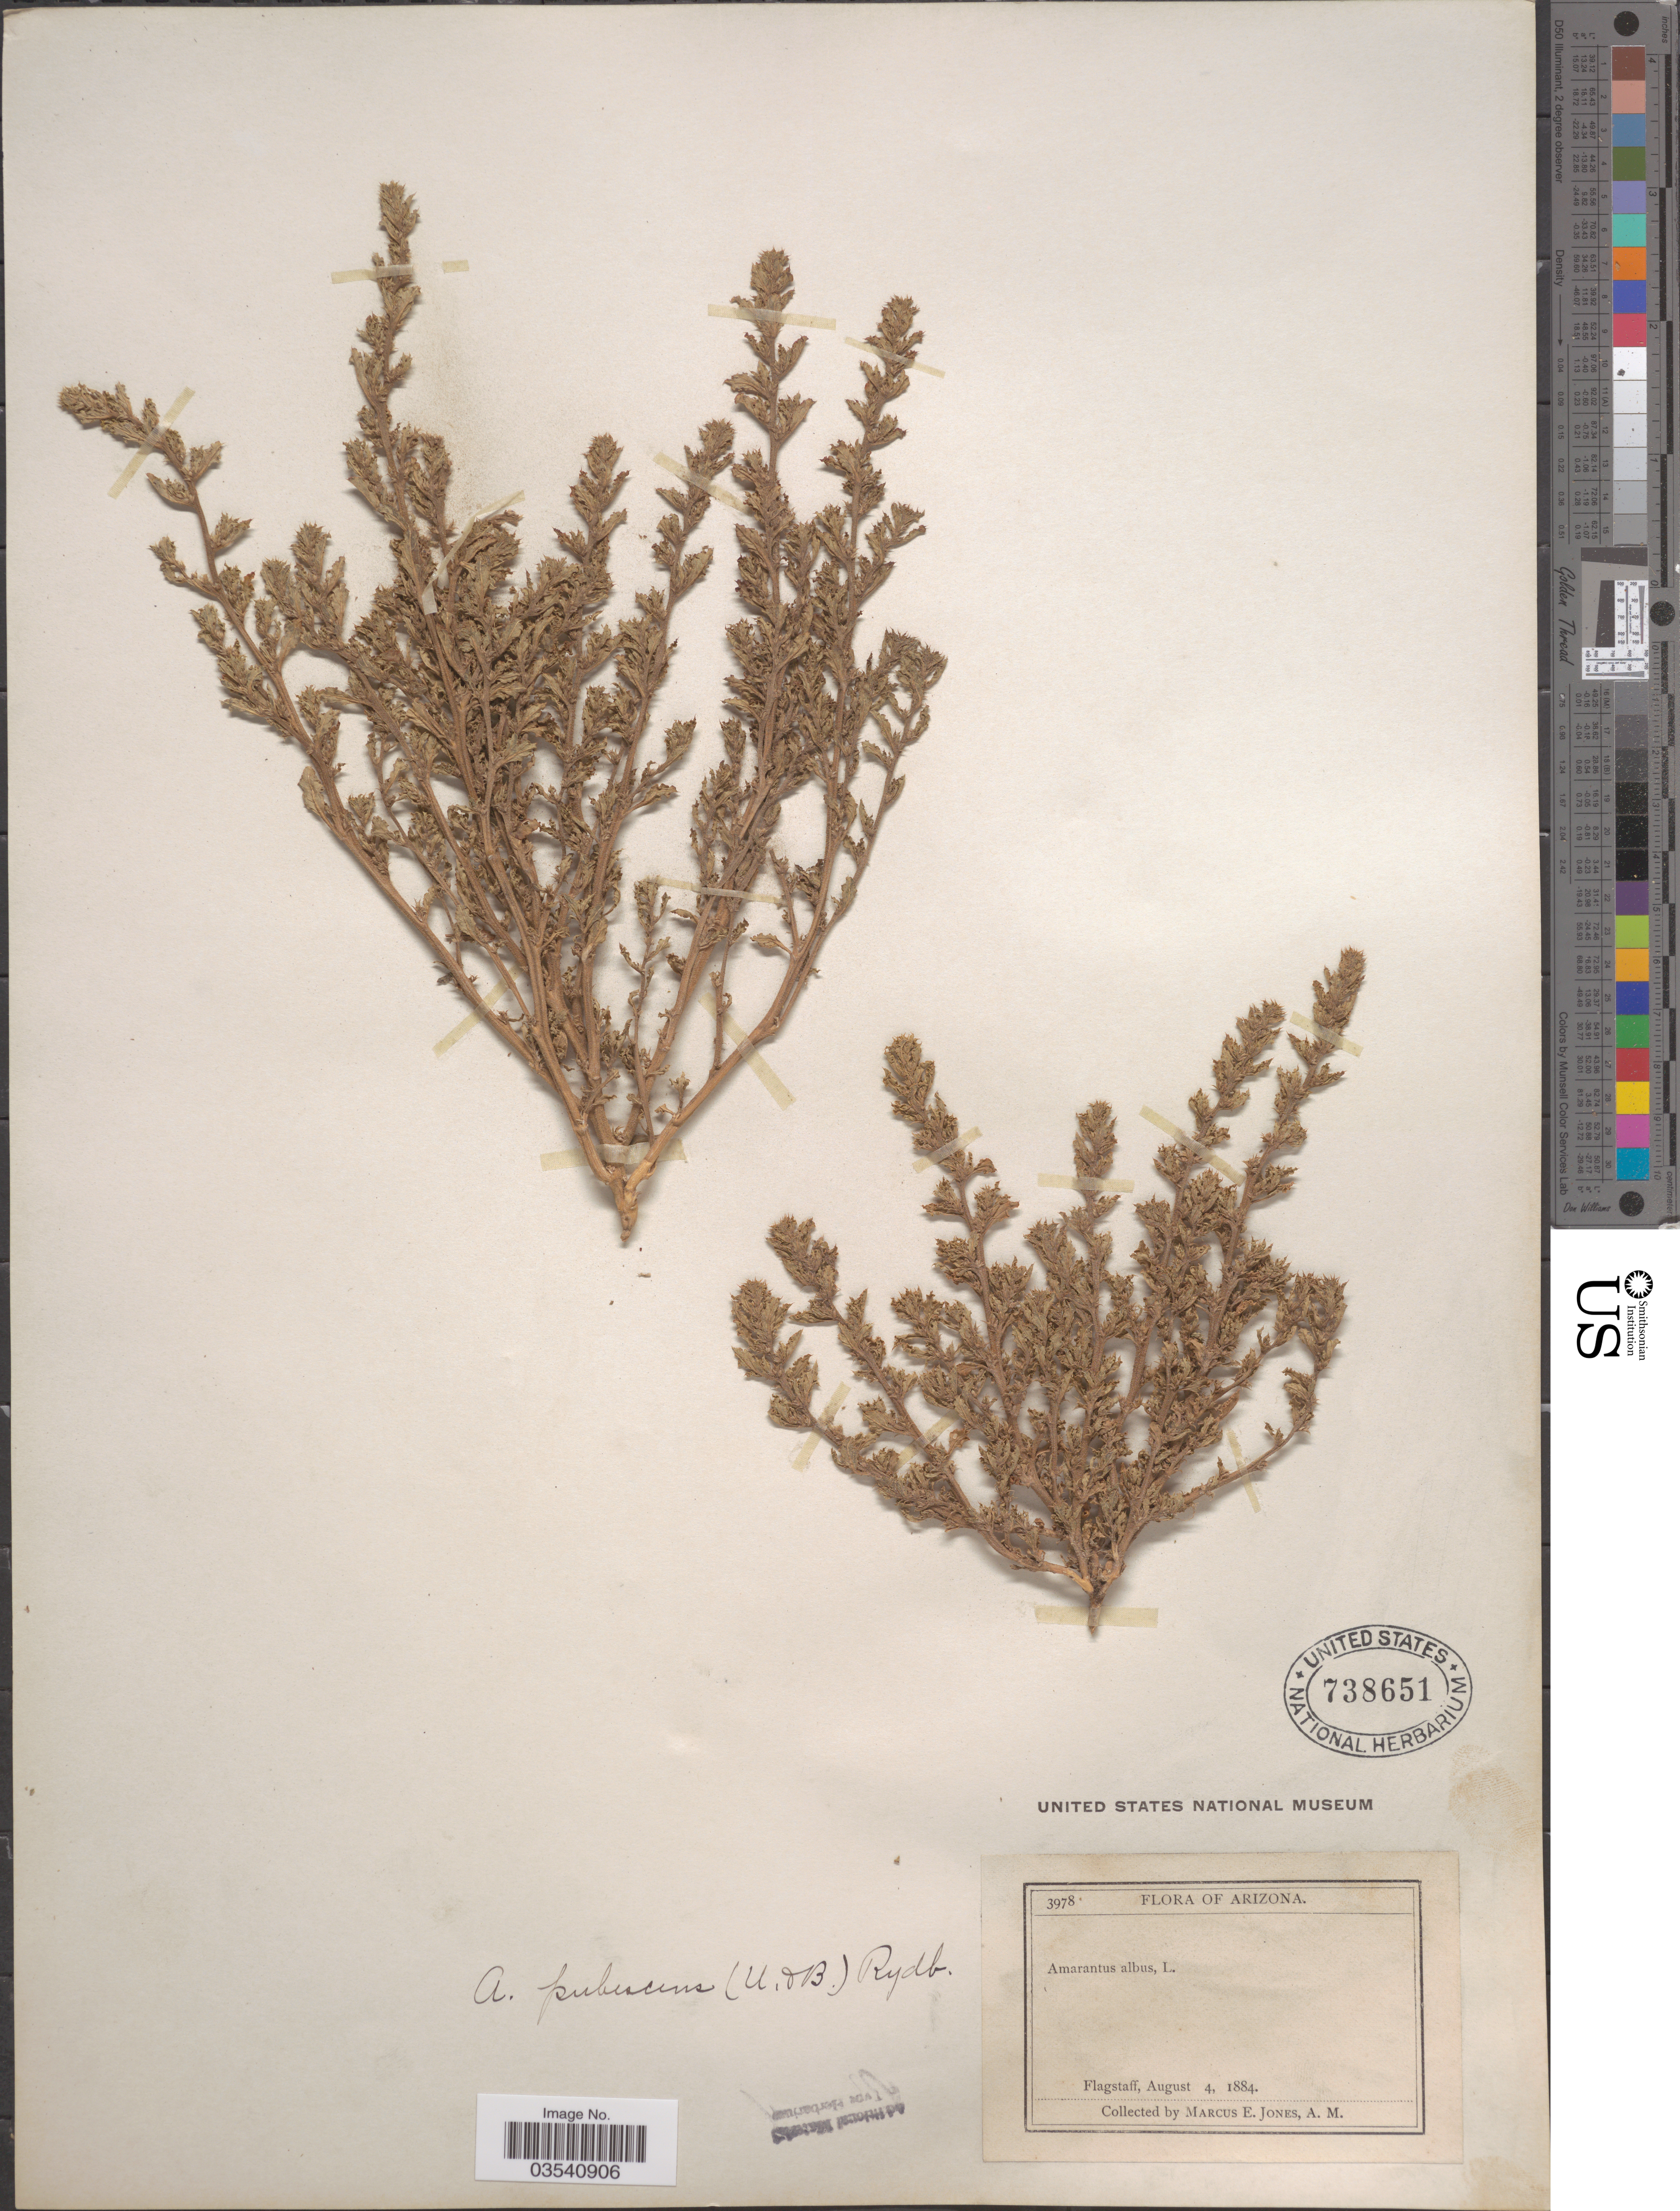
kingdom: Plantae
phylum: Tracheophyta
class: Magnoliopsida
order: Caryophyllales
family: Amaranthaceae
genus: Amaranthus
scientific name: Amaranthus pubescens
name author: (E. B. Uline & W. L. Bray) Rydb.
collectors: M. E. Jones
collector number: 3978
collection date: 1884-08-04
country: United States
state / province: Arizona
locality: Flagstaff.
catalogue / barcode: US 738651